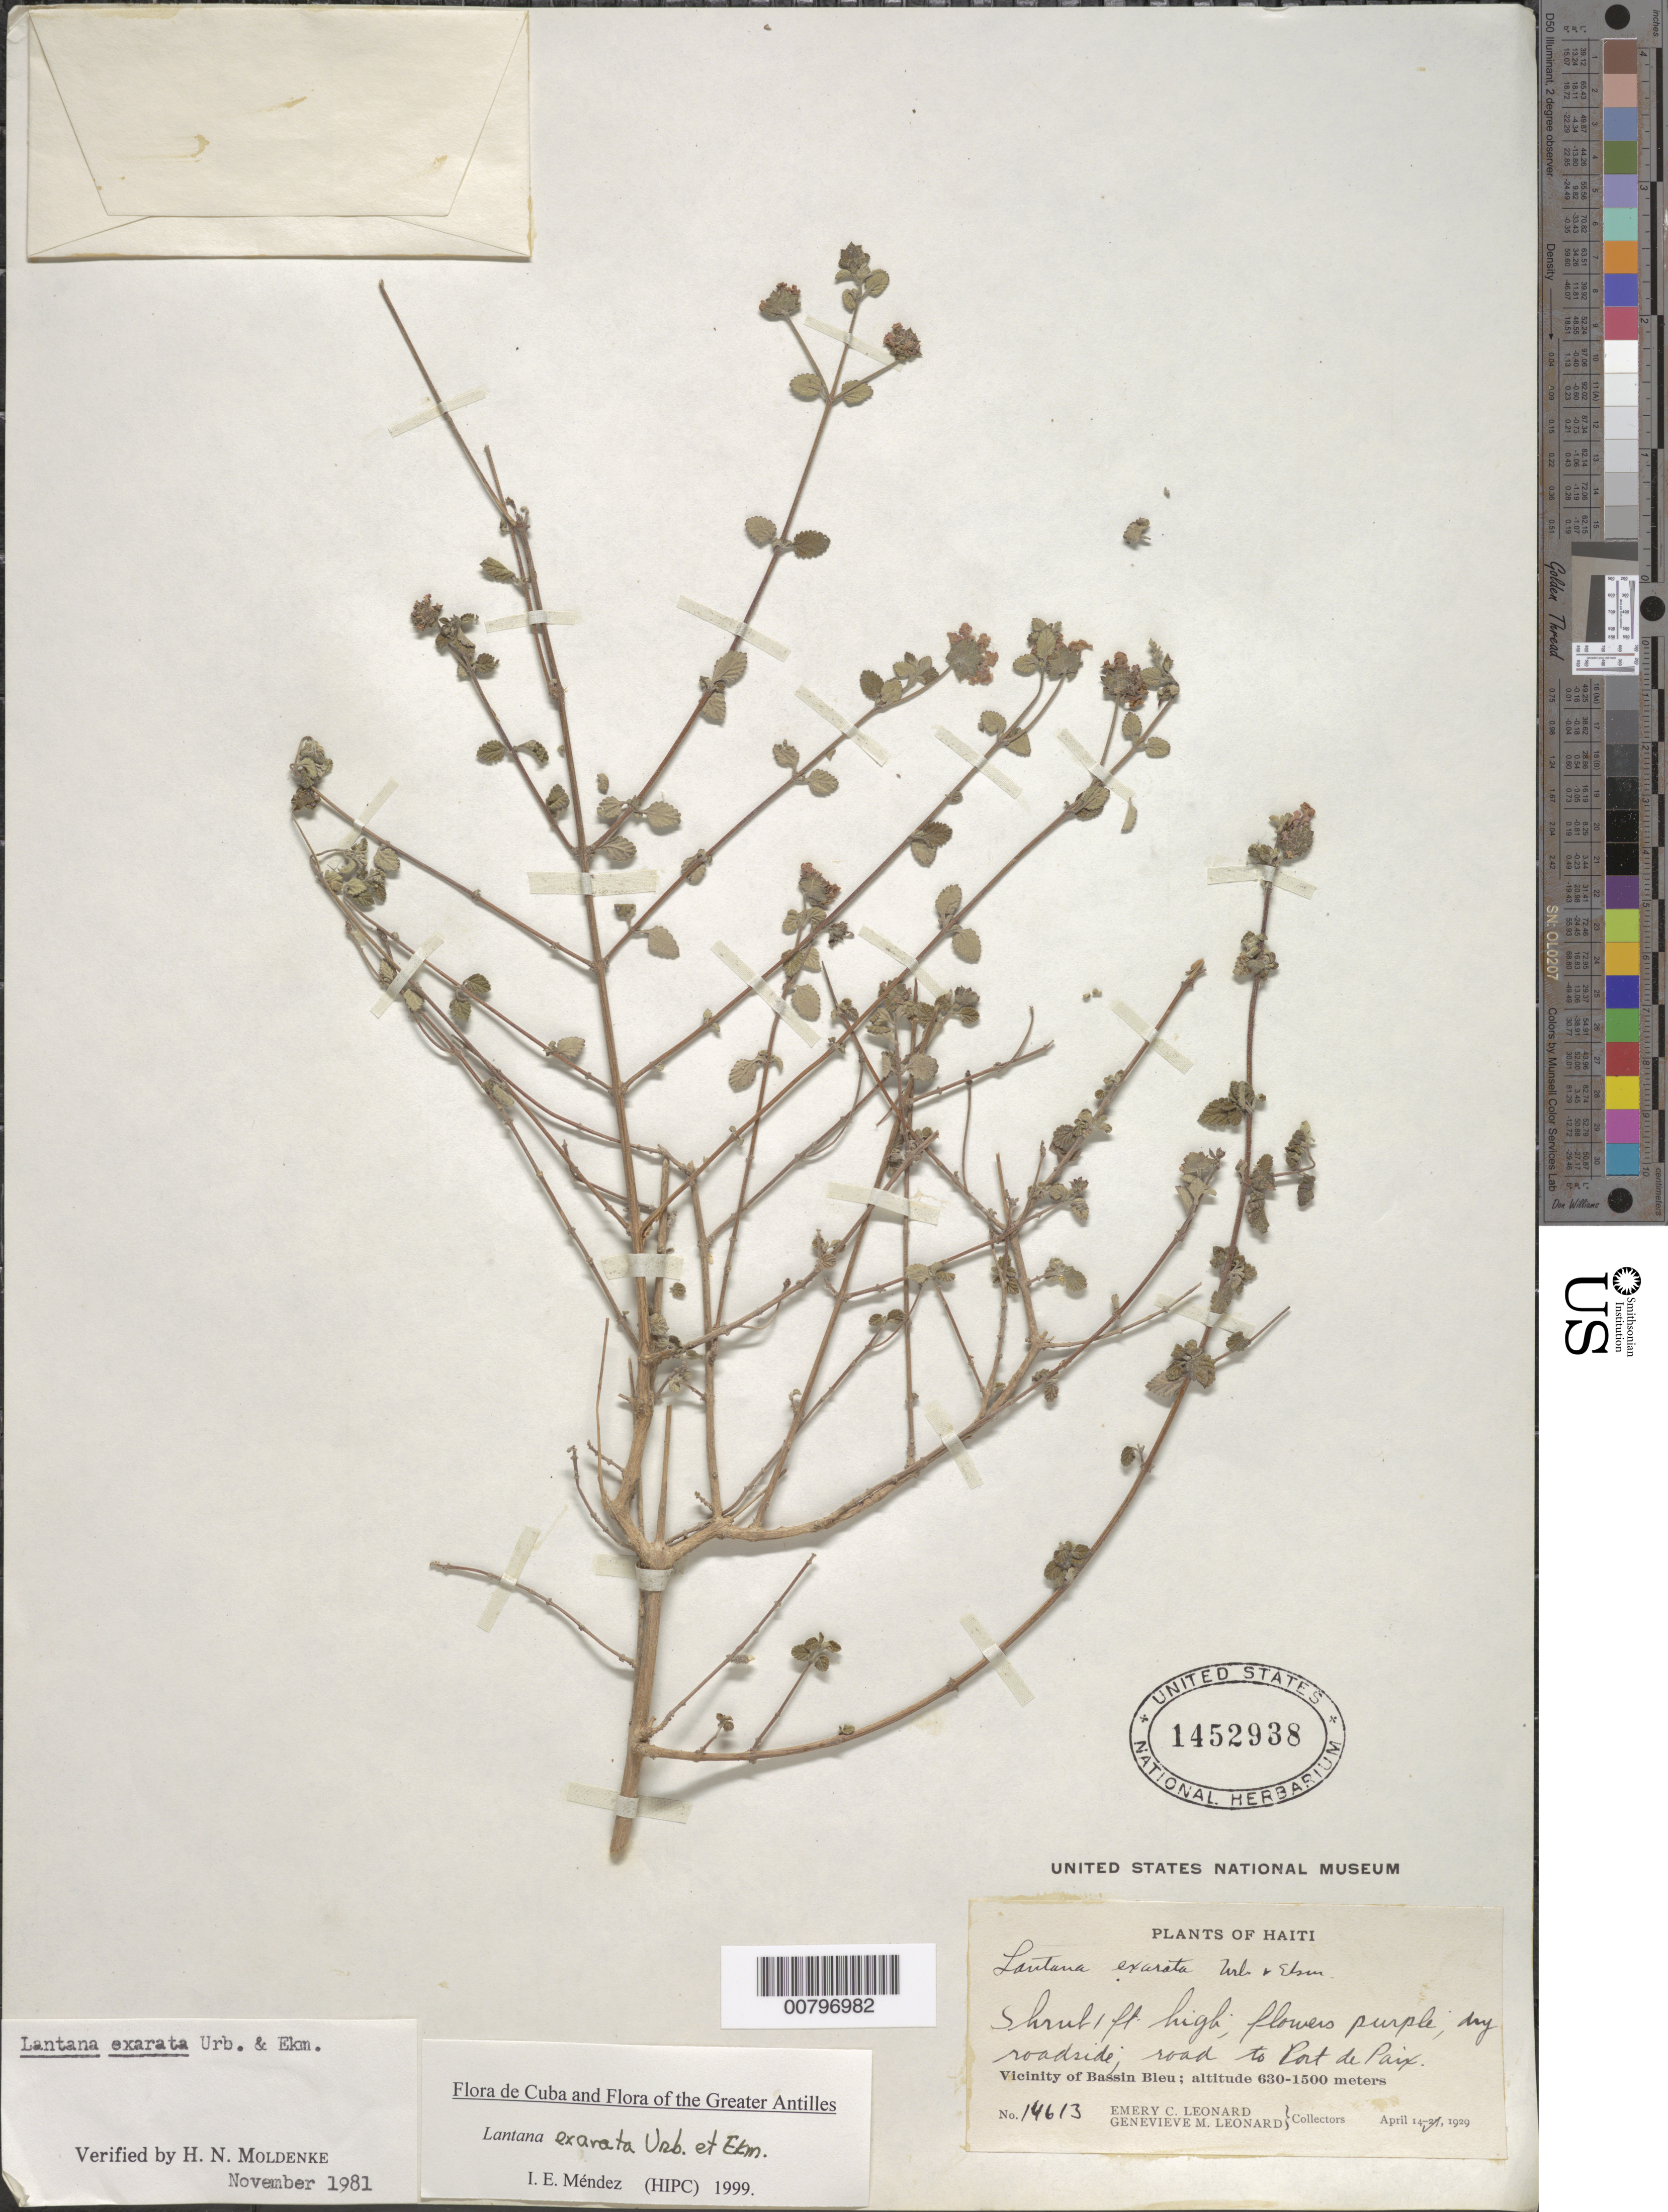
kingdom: Plantae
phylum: Tracheophyta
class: Magnoliopsida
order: Lamiales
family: Verbenaceae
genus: Lantana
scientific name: Lantana exarata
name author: Urb. & Ekman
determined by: Méndez, Isidro E., (HIPC)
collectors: E. C. Leonard & G. M. Leonard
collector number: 14613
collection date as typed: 14 Apr 1929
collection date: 1929-04-14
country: Haiti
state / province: Nord-Ouest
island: Hispaniola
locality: Vicinity of Bassin Bleu, road to Port de Paix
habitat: Dry roadside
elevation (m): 630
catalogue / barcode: US 1452938